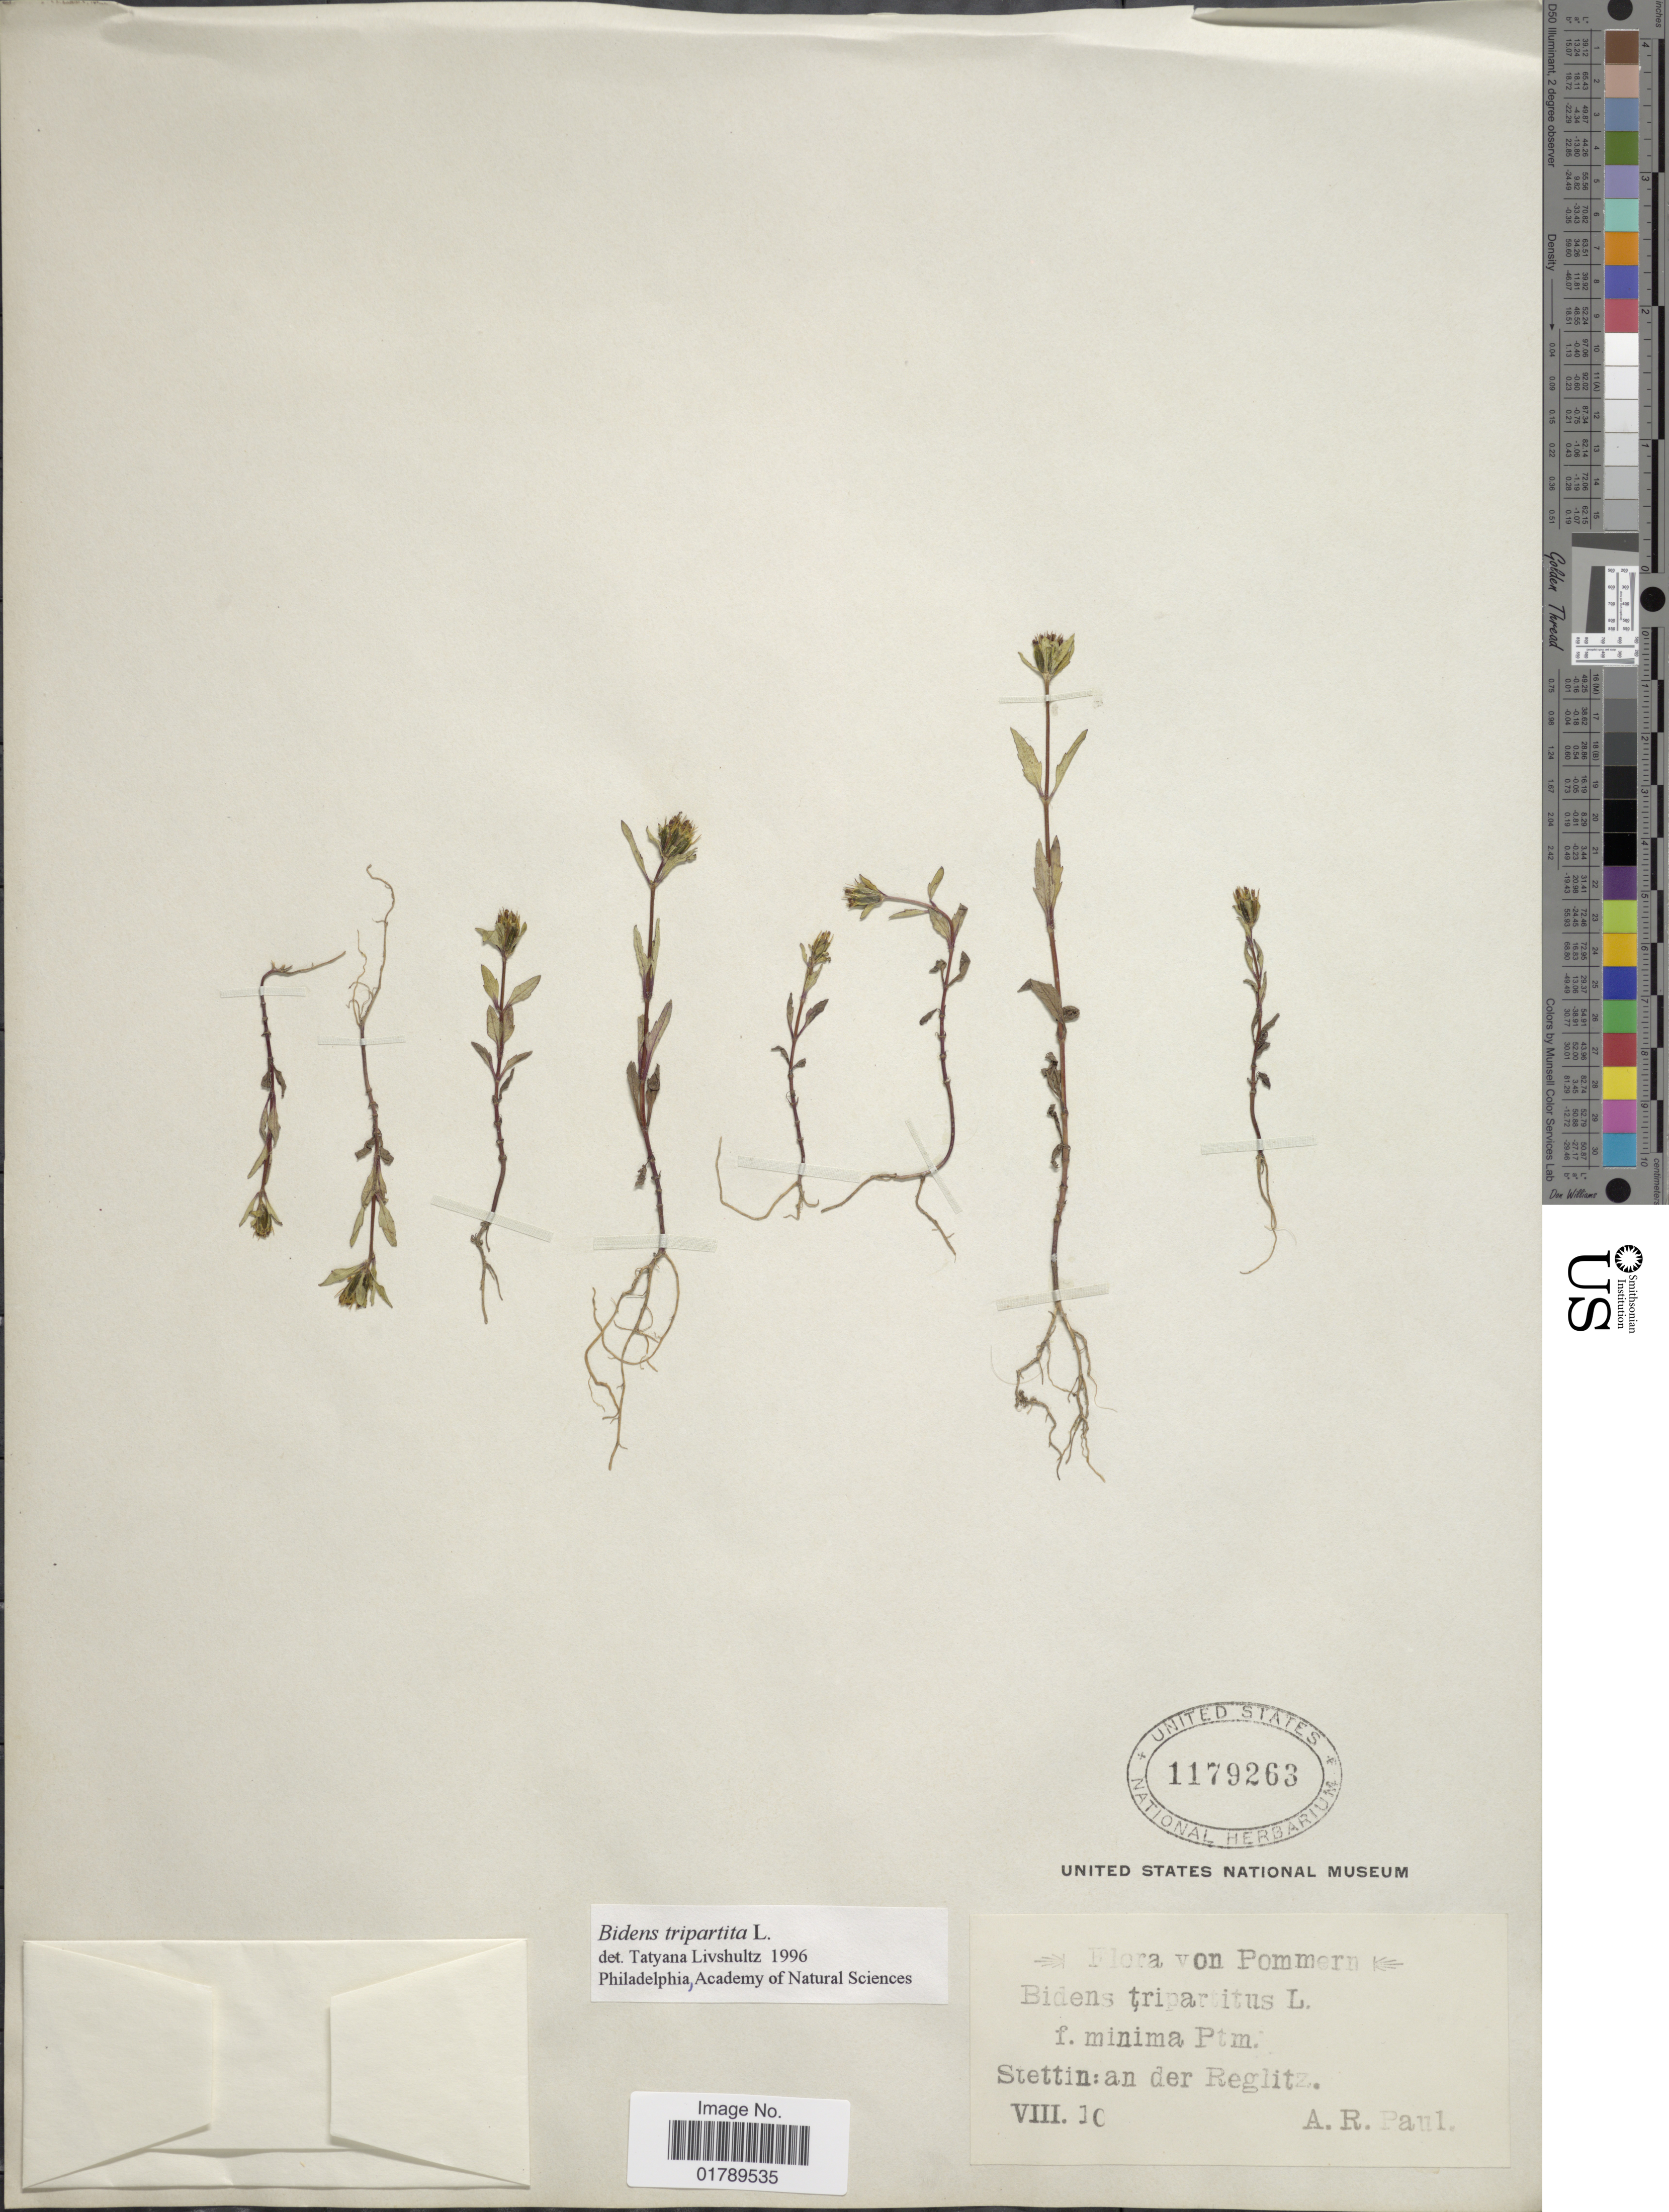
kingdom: Plantae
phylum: Tracheophyta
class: Magnoliopsida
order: Asterales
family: Asteraceae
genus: Bidens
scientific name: Bidens tripartita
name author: L.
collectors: A. Paul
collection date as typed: Transcribed d/m/y: /8/10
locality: Pommern. Stetting: an der Reglitz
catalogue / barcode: US 1179263